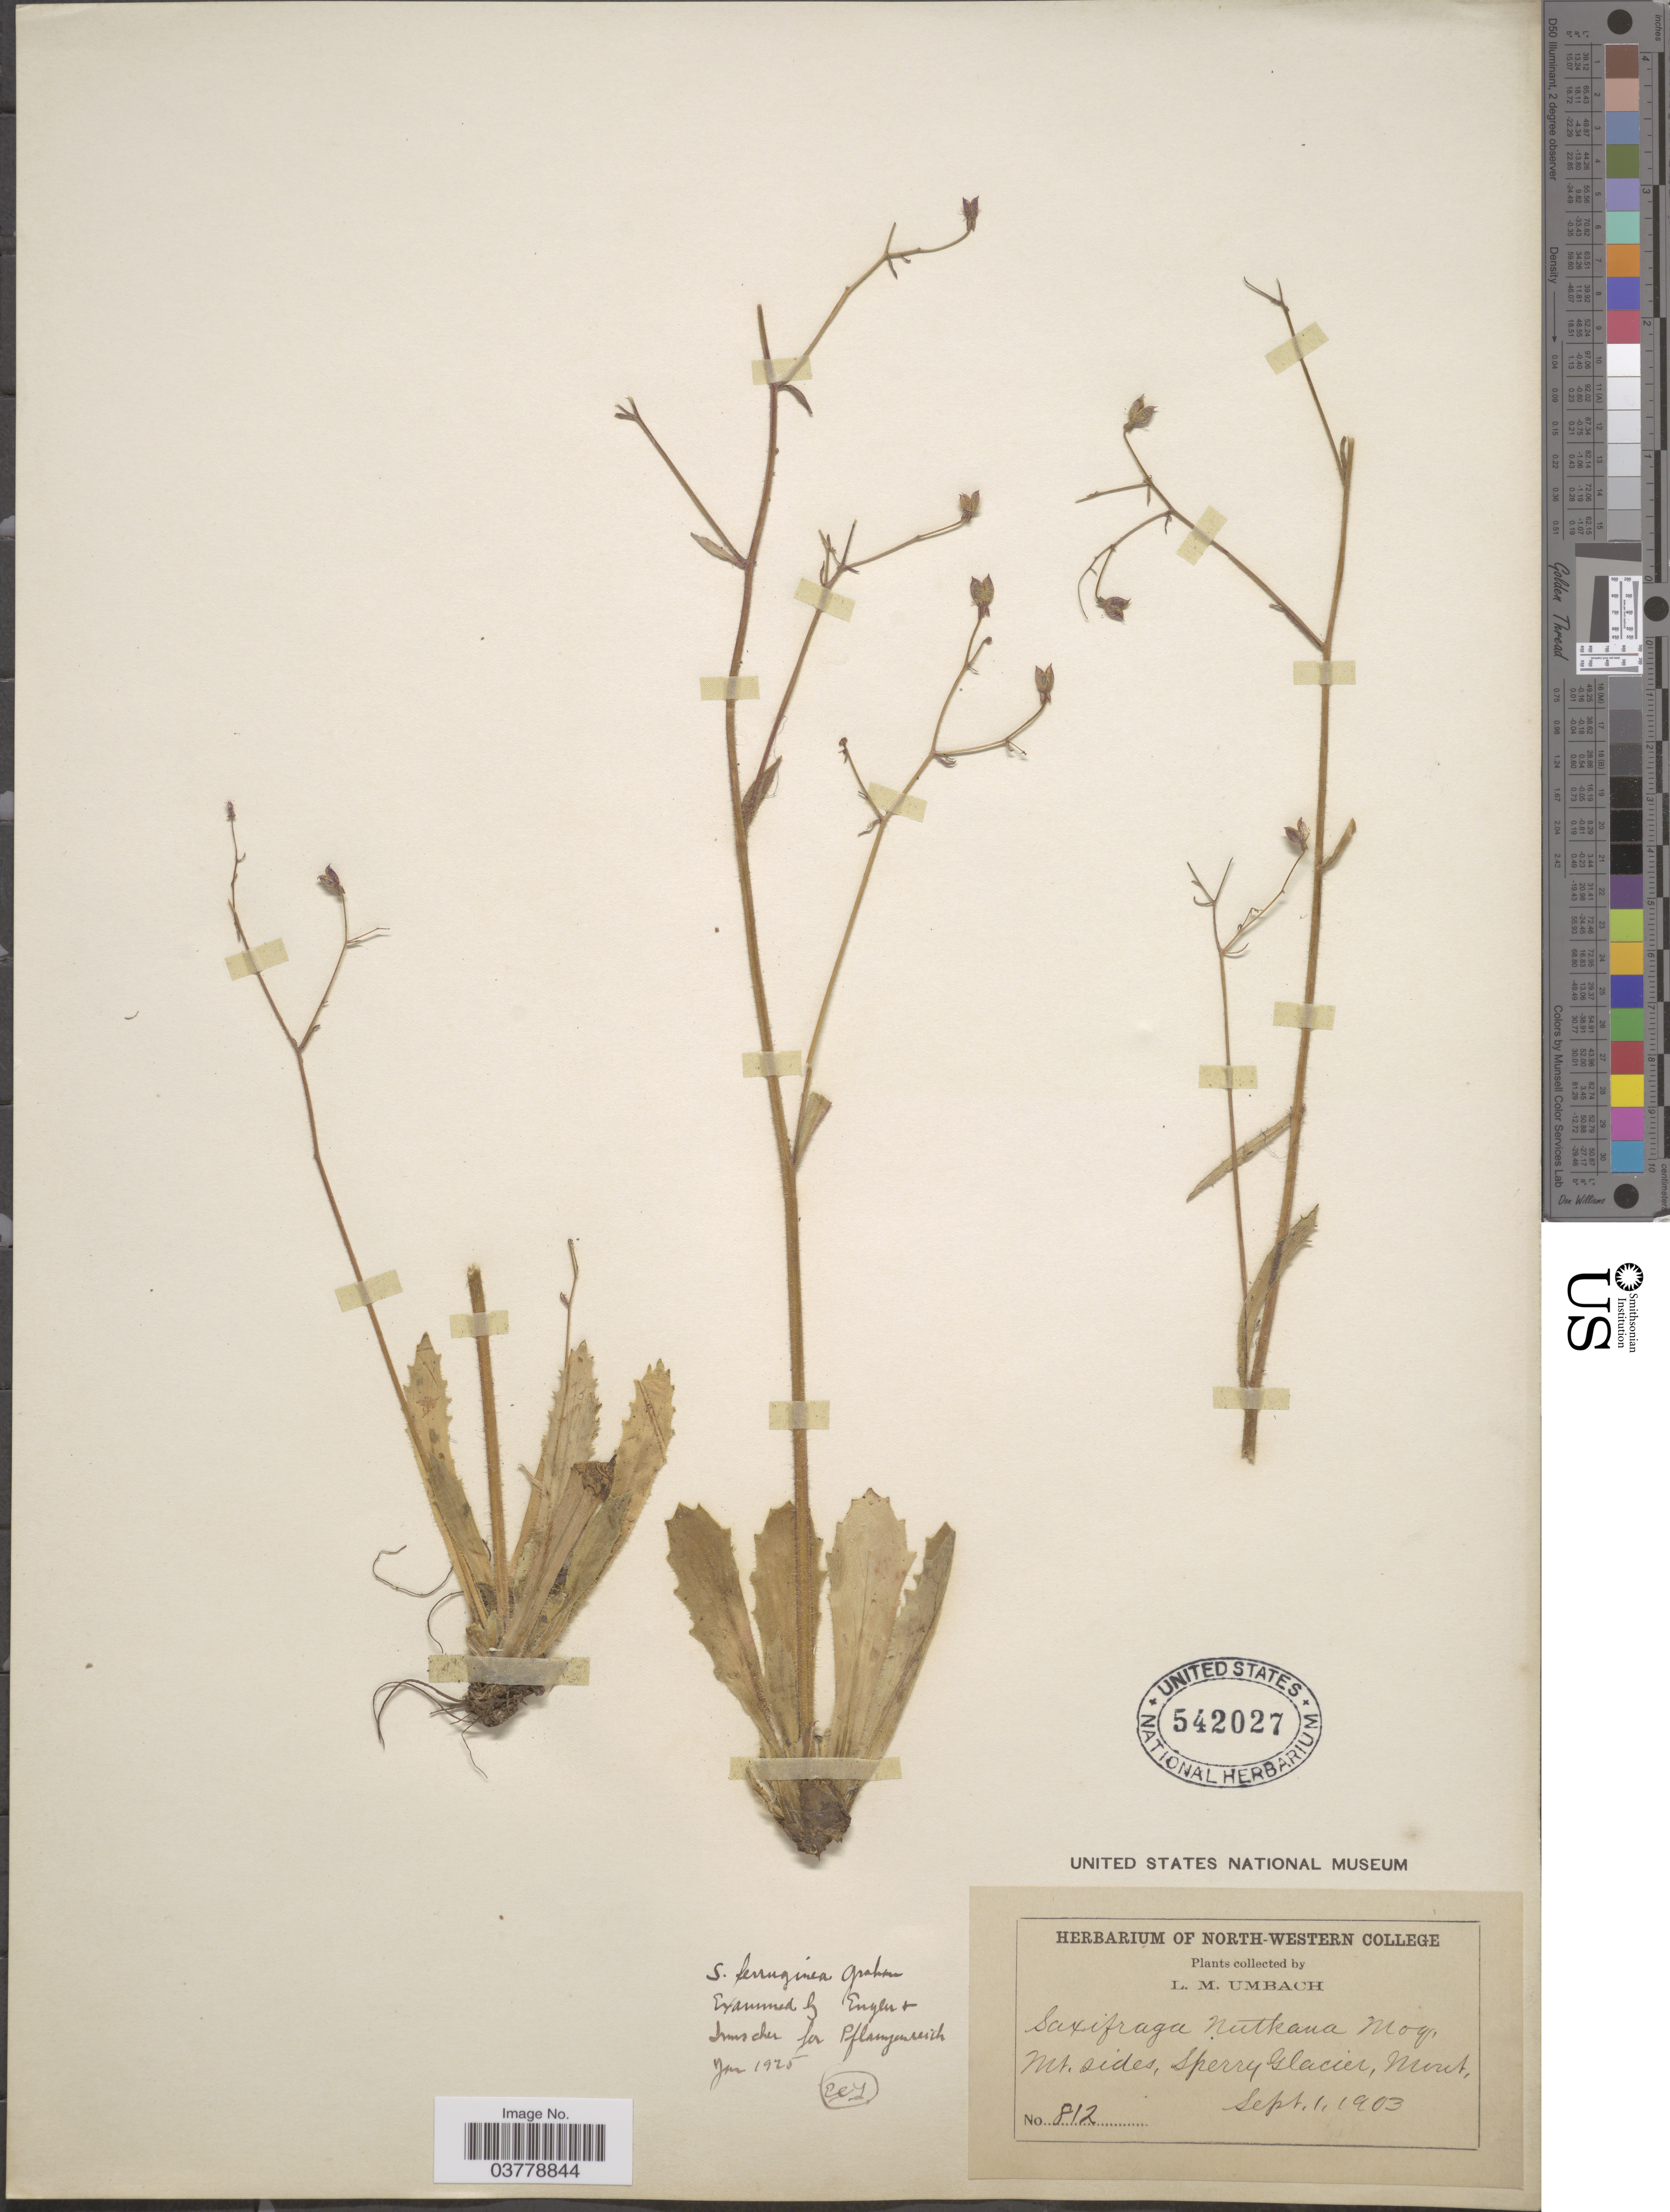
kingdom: Plantae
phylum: Tracheophyta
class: Magnoliopsida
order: Saxifragales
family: Saxifragaceae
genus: Micranthes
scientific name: Micranthes ferruginea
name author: (Graham) Brouillet & Gornall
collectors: L. M. Umbach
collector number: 812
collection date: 1903-09-01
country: United States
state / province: Montana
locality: Mt. sides, Sperry Glacier.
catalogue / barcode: US 542027